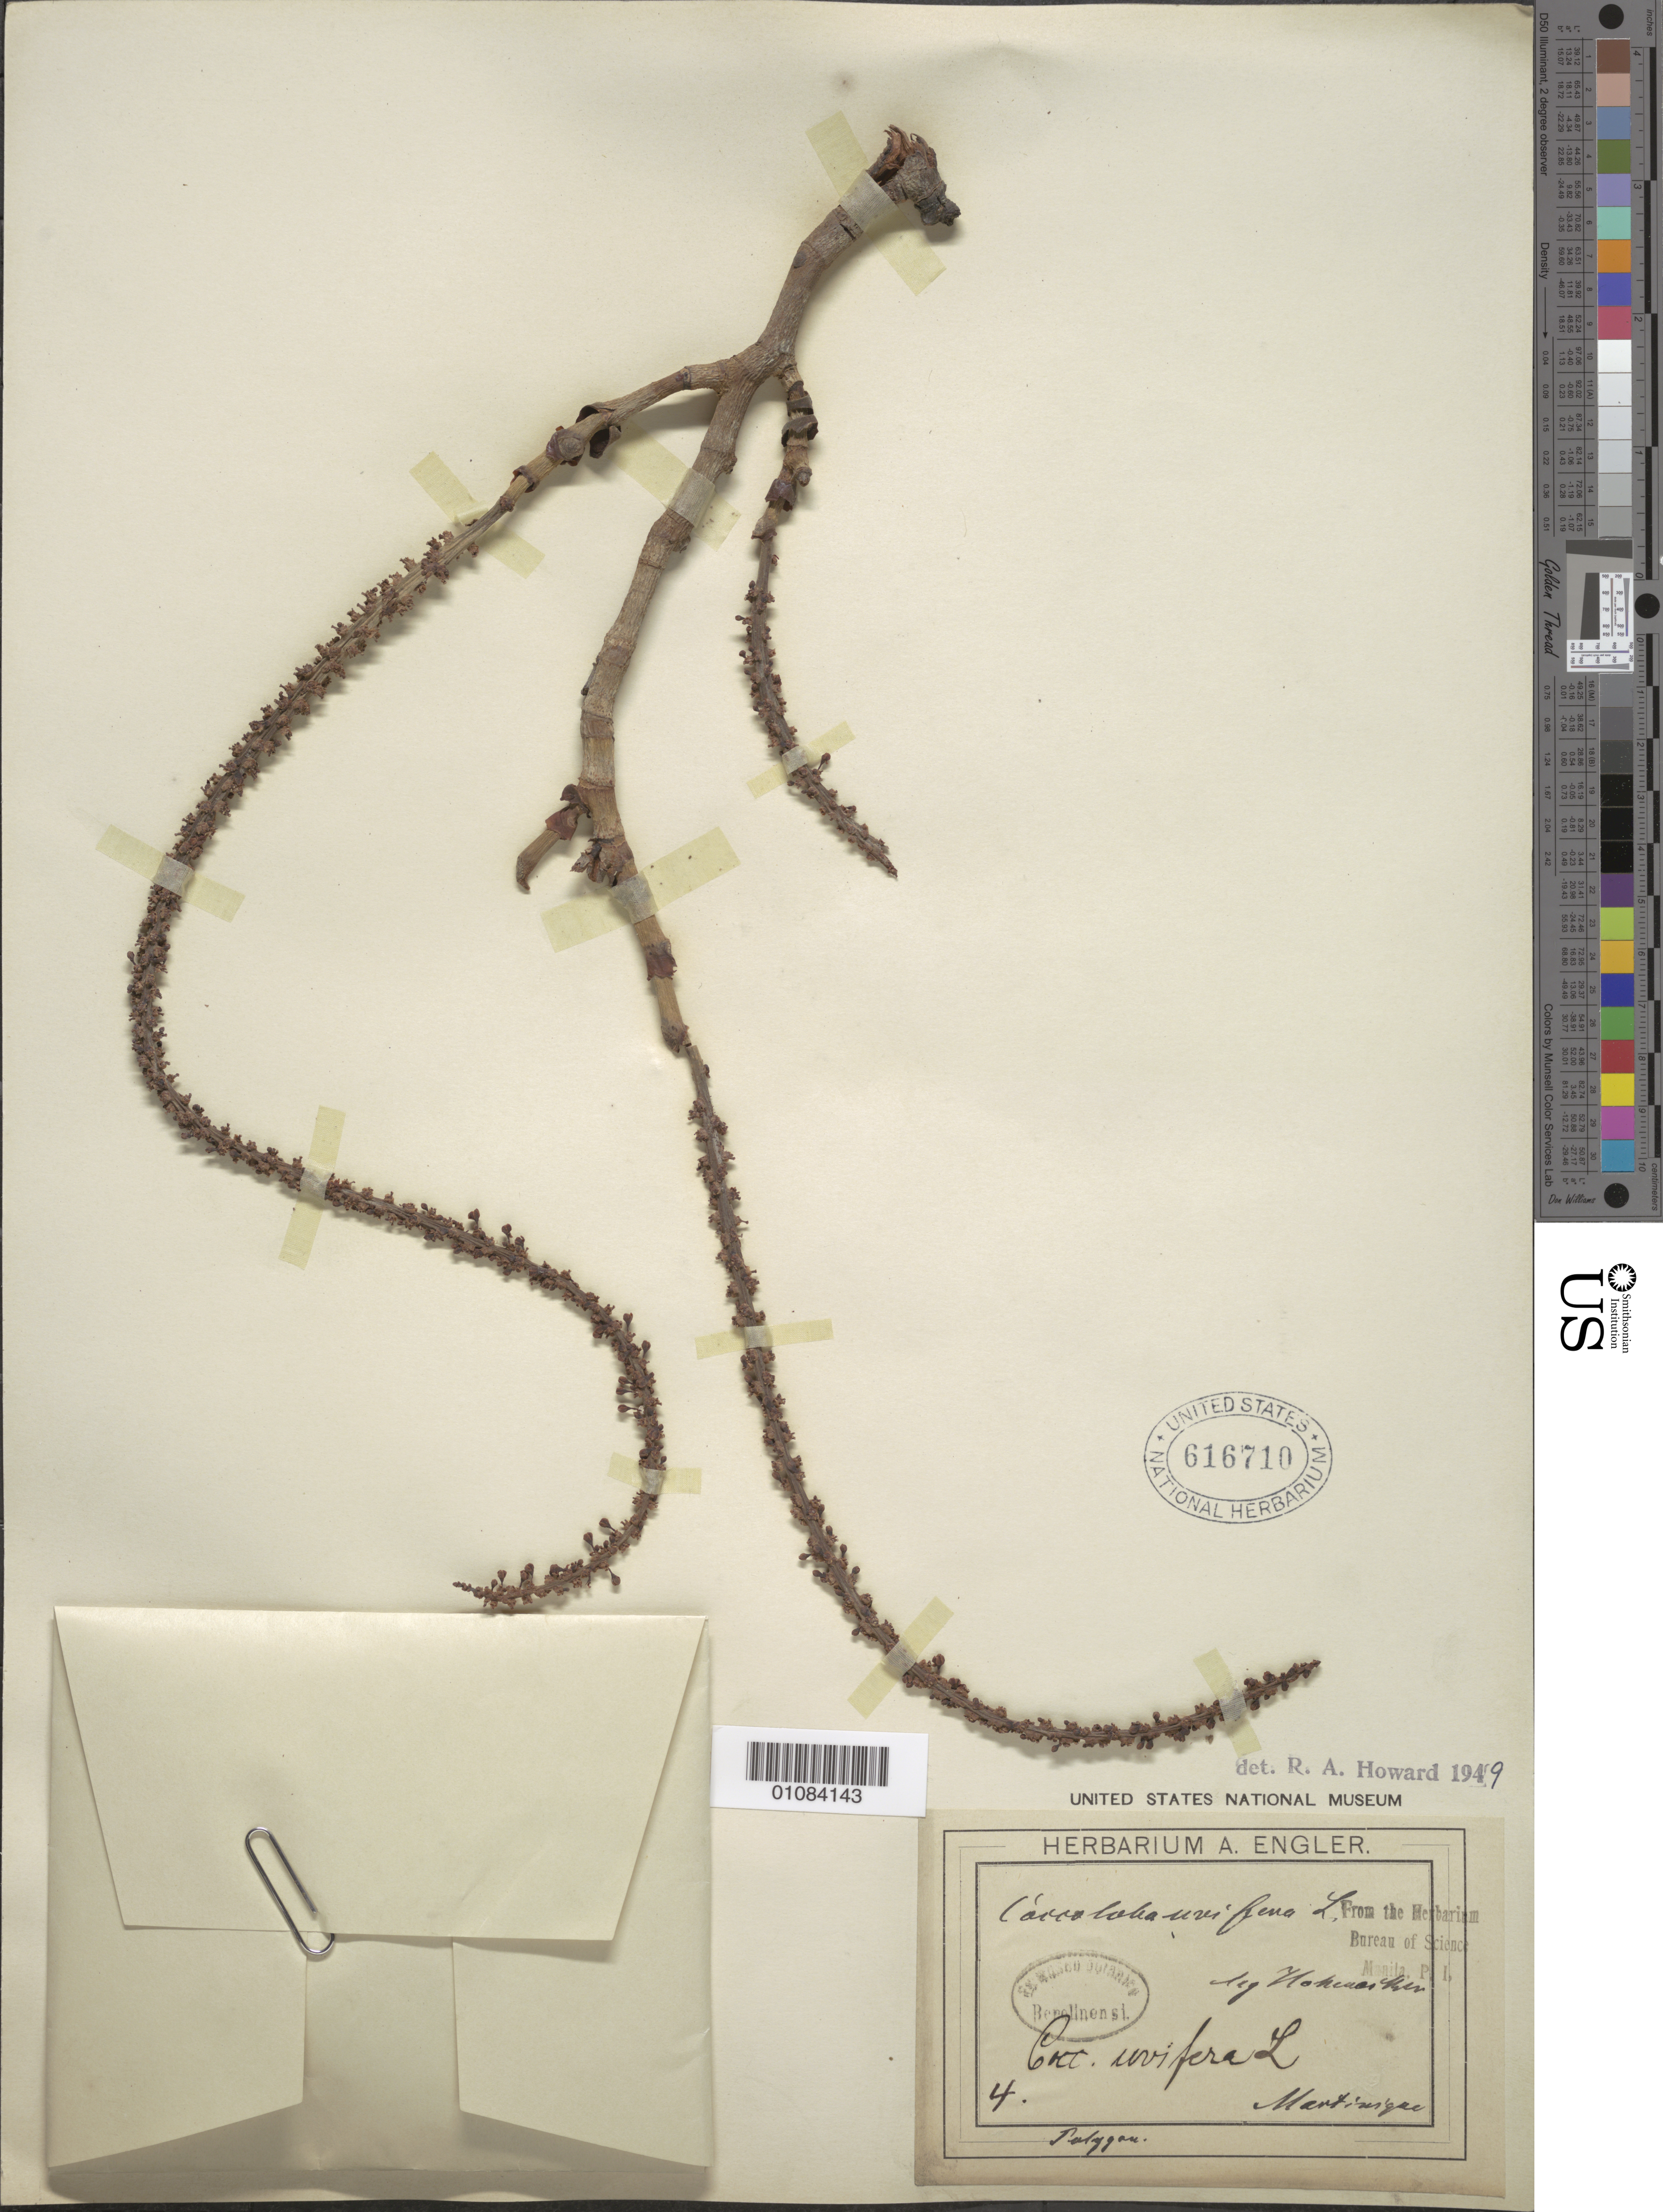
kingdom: Plantae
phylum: Tracheophyta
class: Magnoliopsida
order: Caryophyllales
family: Polygonaceae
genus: Coccoloba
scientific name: Coccoloba uvifera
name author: L.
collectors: A. Engler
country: Martinique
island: Martinique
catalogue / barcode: US 616710